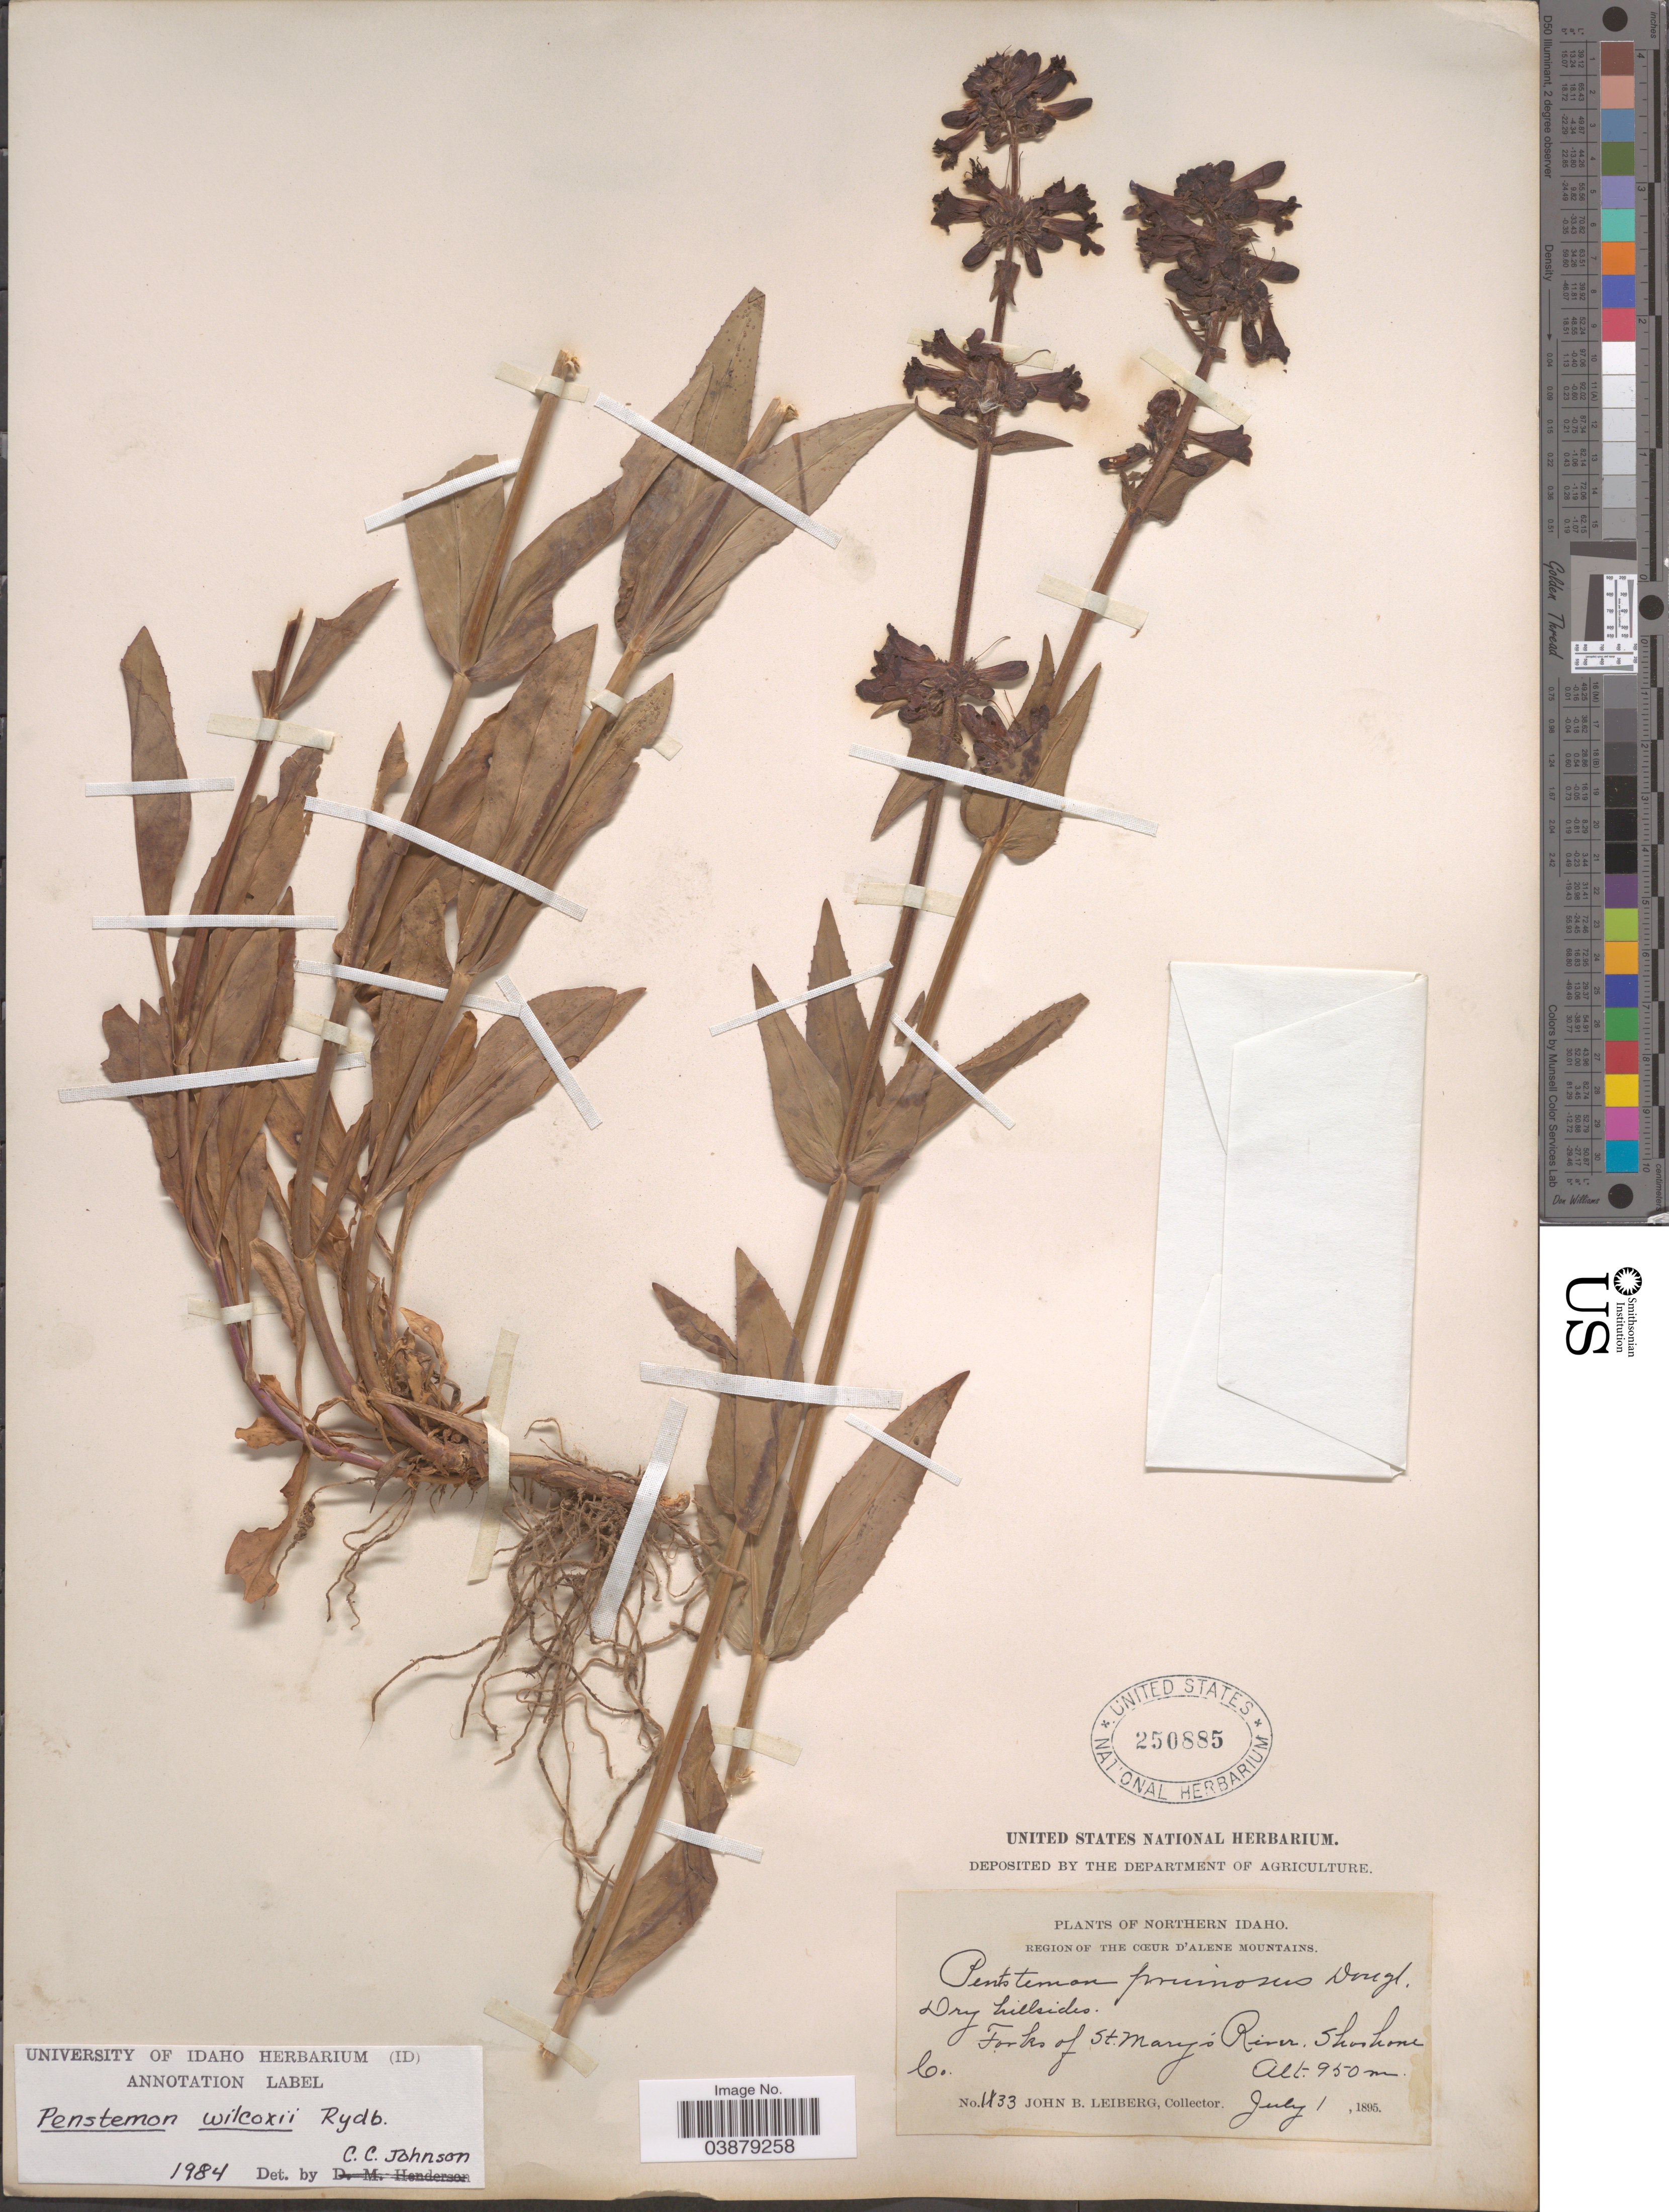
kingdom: Plantae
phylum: Tracheophyta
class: Magnoliopsida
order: Lamiales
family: Plantaginaceae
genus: Penstemon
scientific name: Penstemon wilcoxii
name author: Rydb.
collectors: J. B. Leiberg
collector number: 1133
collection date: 1895-07-01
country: United States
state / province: Idaho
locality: Northern Idaho. Forks of St. Mary's River, Shoshone Co.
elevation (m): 950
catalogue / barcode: US 250885